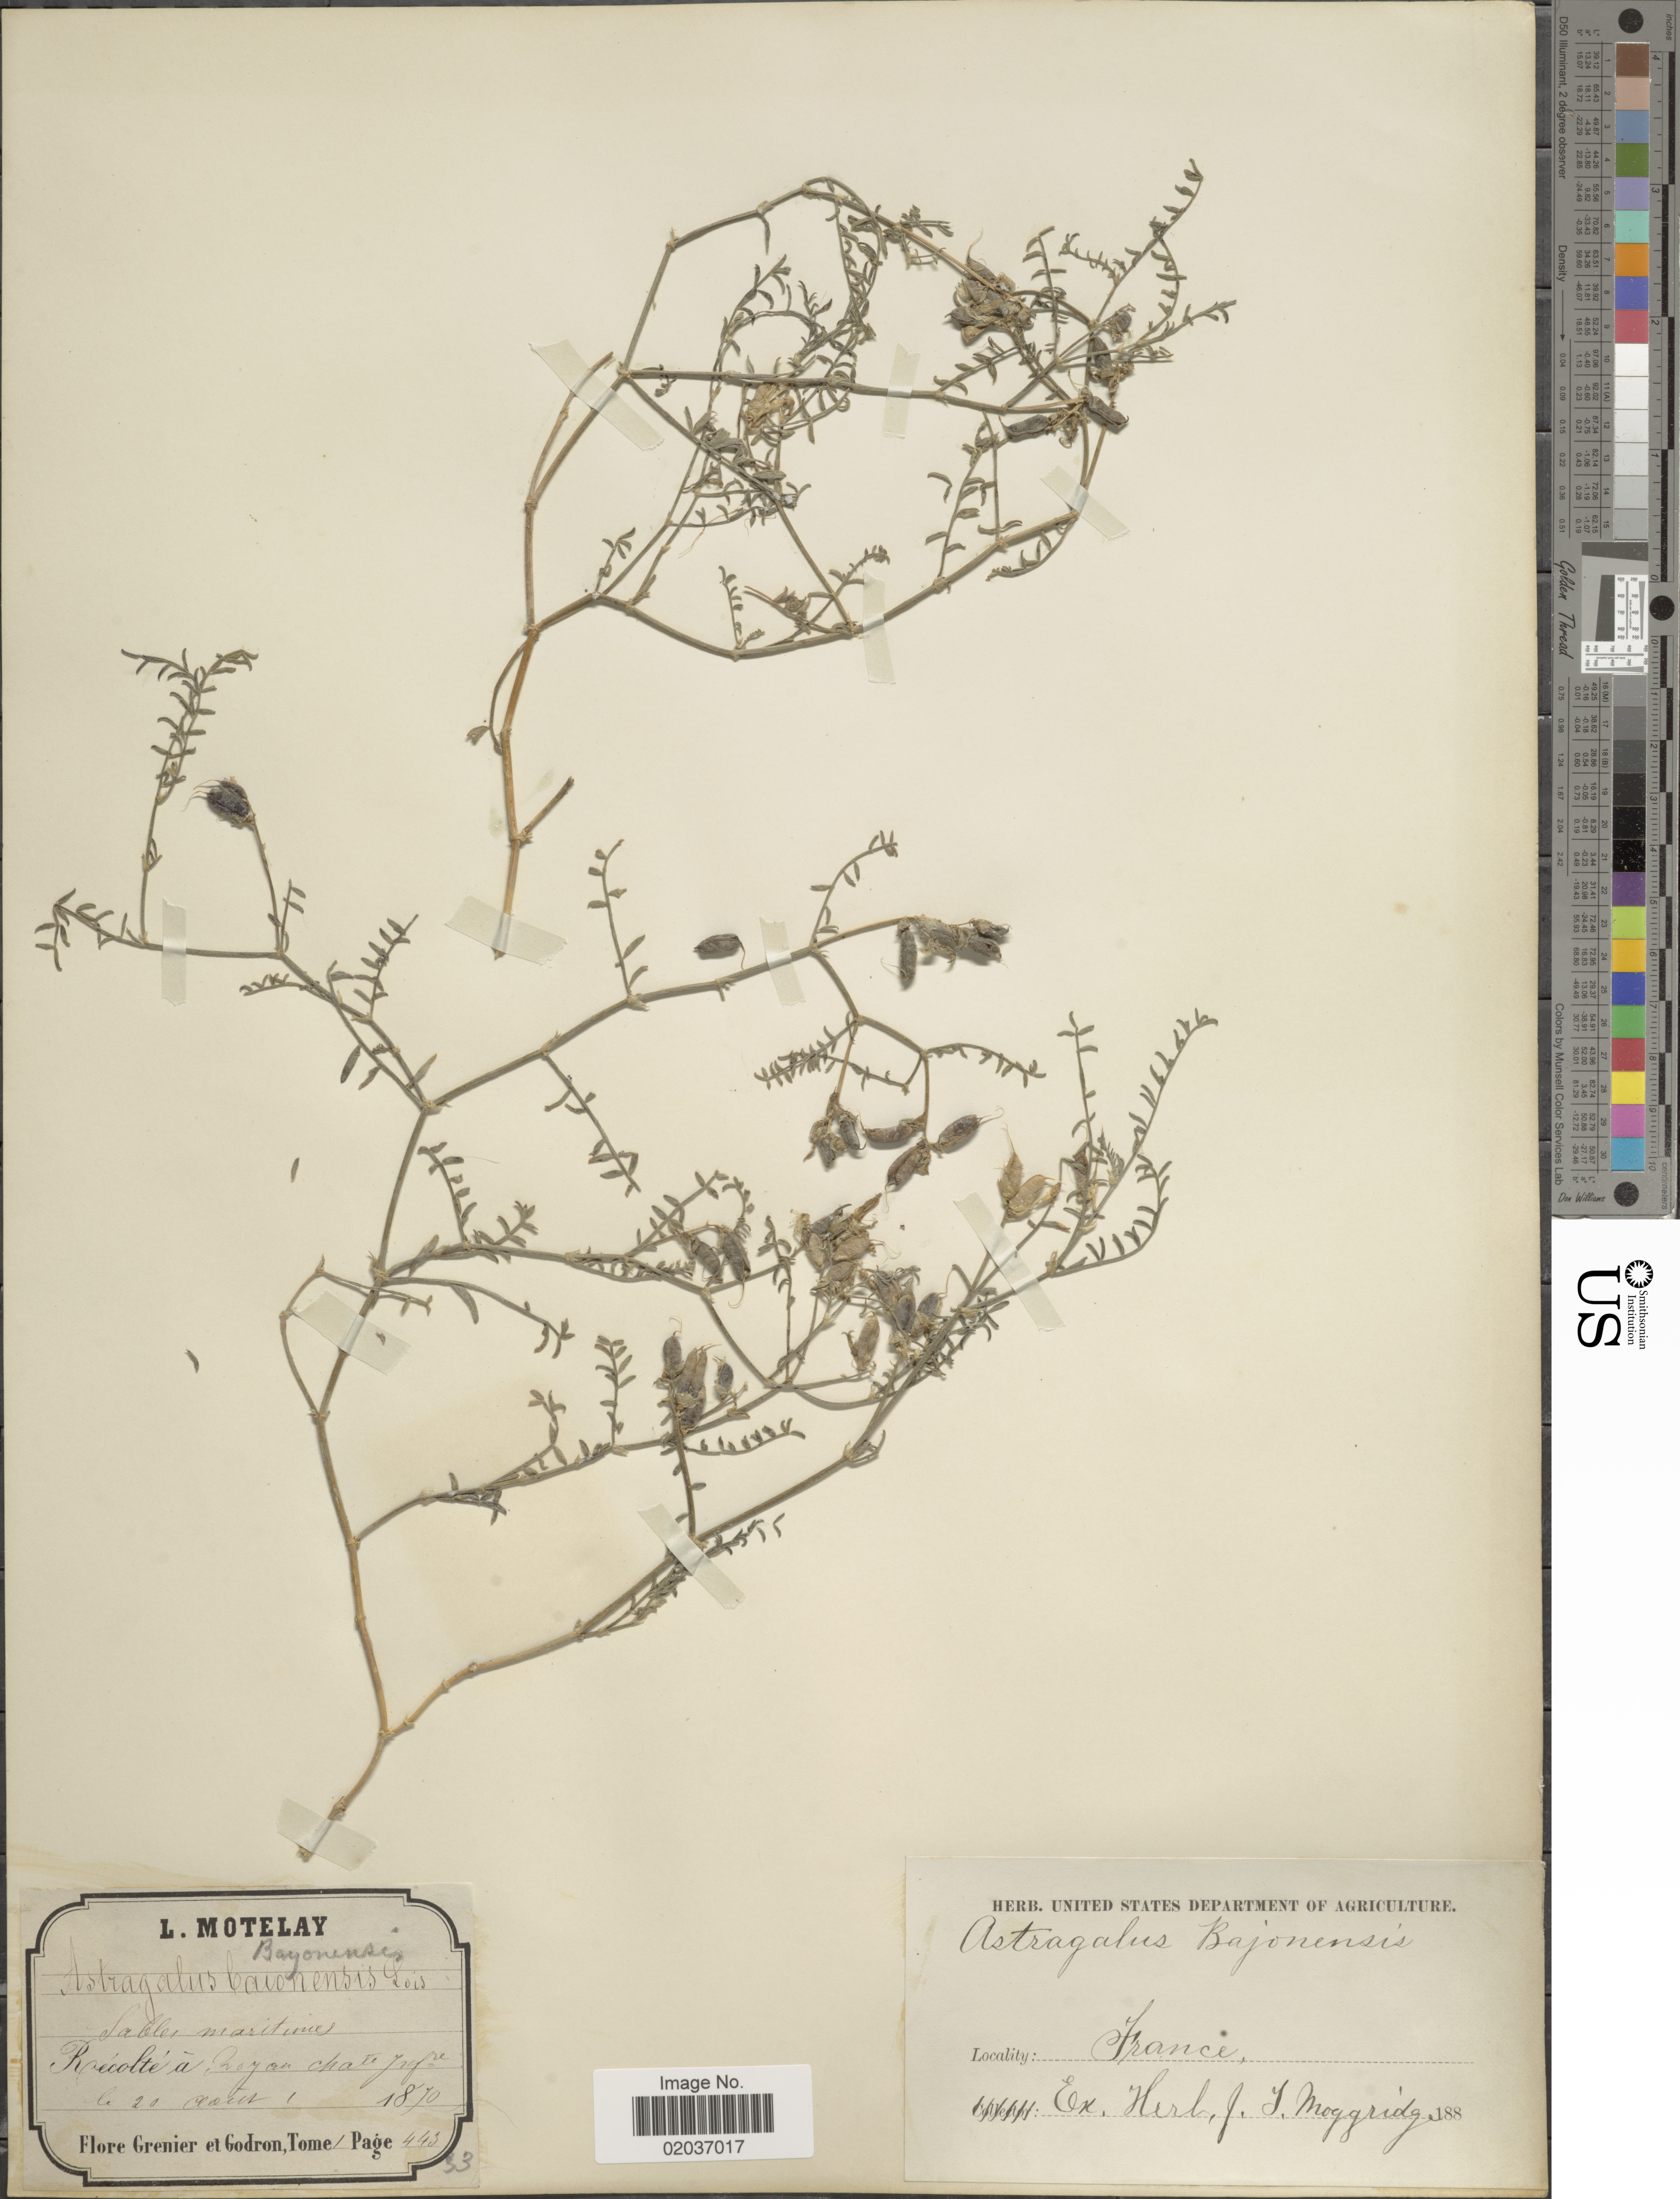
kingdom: Plantae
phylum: Tracheophyta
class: Magnoliopsida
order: Fabales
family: Fabaceae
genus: Astragalus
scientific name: Astragalus baionensis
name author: Loisel.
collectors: L. Motelay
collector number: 443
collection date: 1870-08-20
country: France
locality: Bayon chate jupre [interpreted]